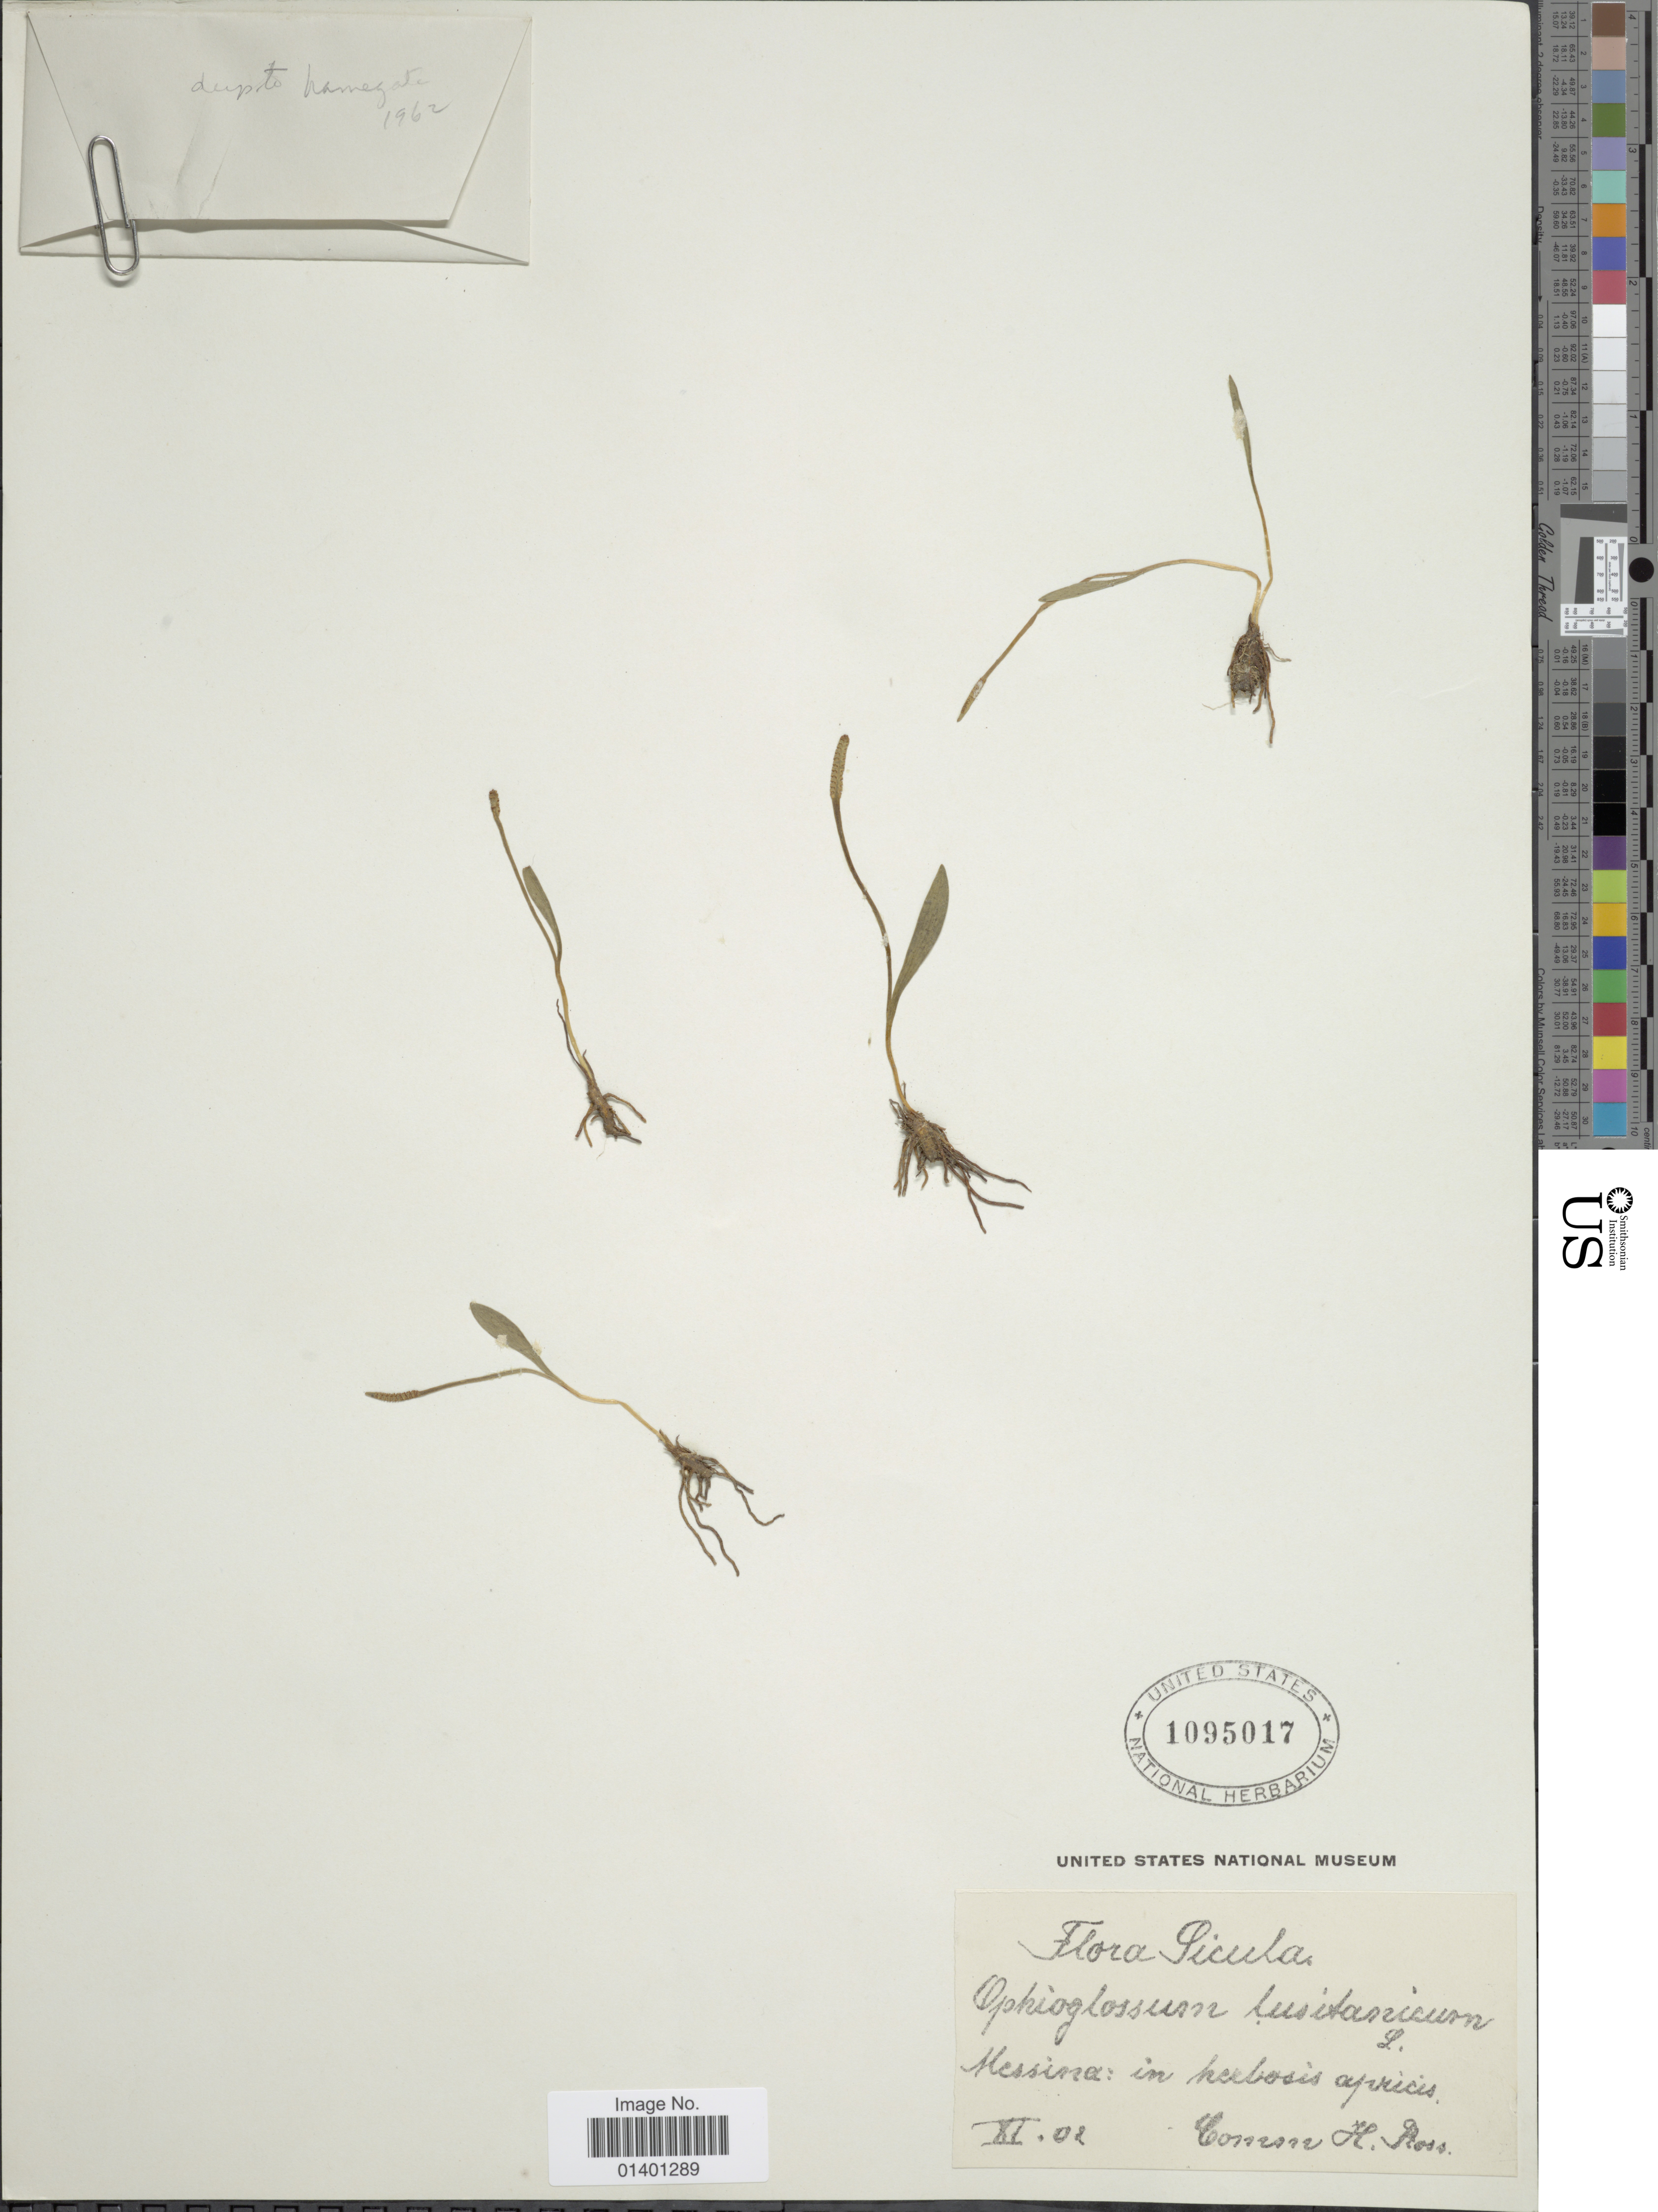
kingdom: Plantae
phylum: Tracheophyta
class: Polypodiopsida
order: Ophioglossales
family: Ophioglossaceae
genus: Ophioglossum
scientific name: Ophioglossum lusitanicum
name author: L.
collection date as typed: Transcribed d/m/y: /11/2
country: Italy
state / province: Siciliana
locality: Sicula, Messina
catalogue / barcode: US 1095017